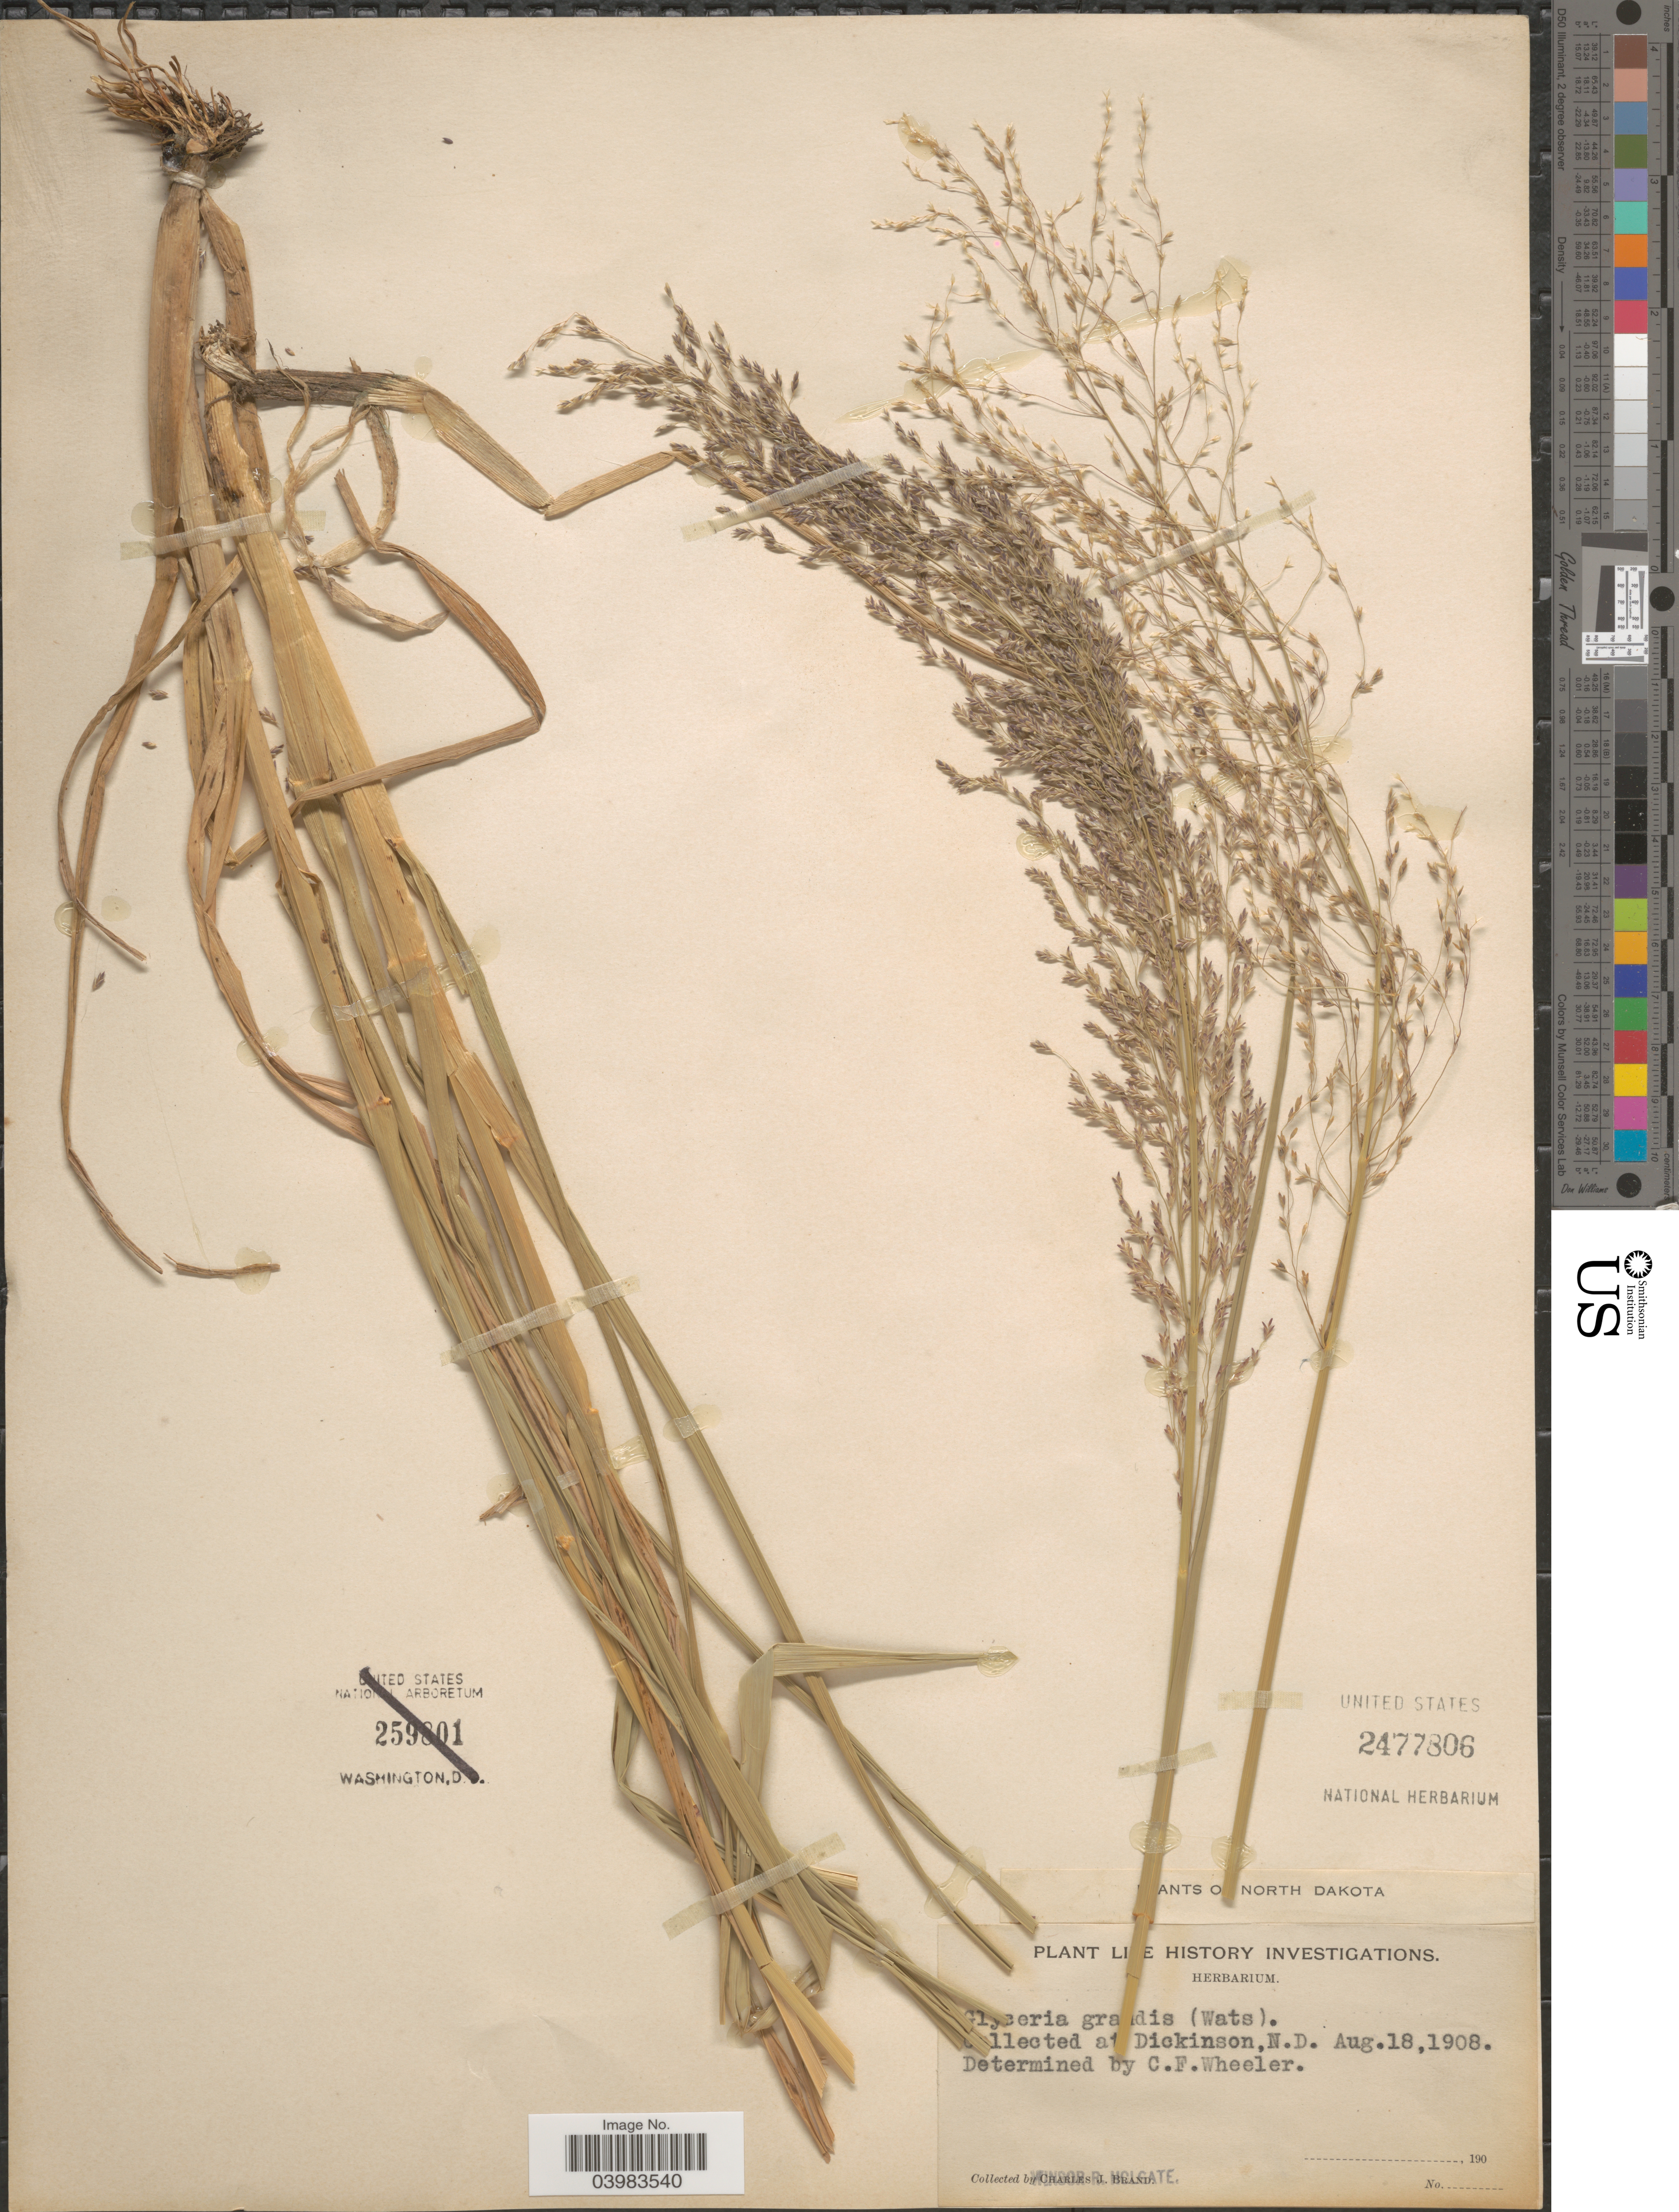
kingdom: Plantae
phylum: Tracheophyta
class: Liliopsida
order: Poales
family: Poaceae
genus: Glyceria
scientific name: Glyceria grandis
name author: S. Watson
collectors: C. J. Brand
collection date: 1908-08-18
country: United States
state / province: North Dakota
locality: At Dickinson.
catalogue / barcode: US 2477806